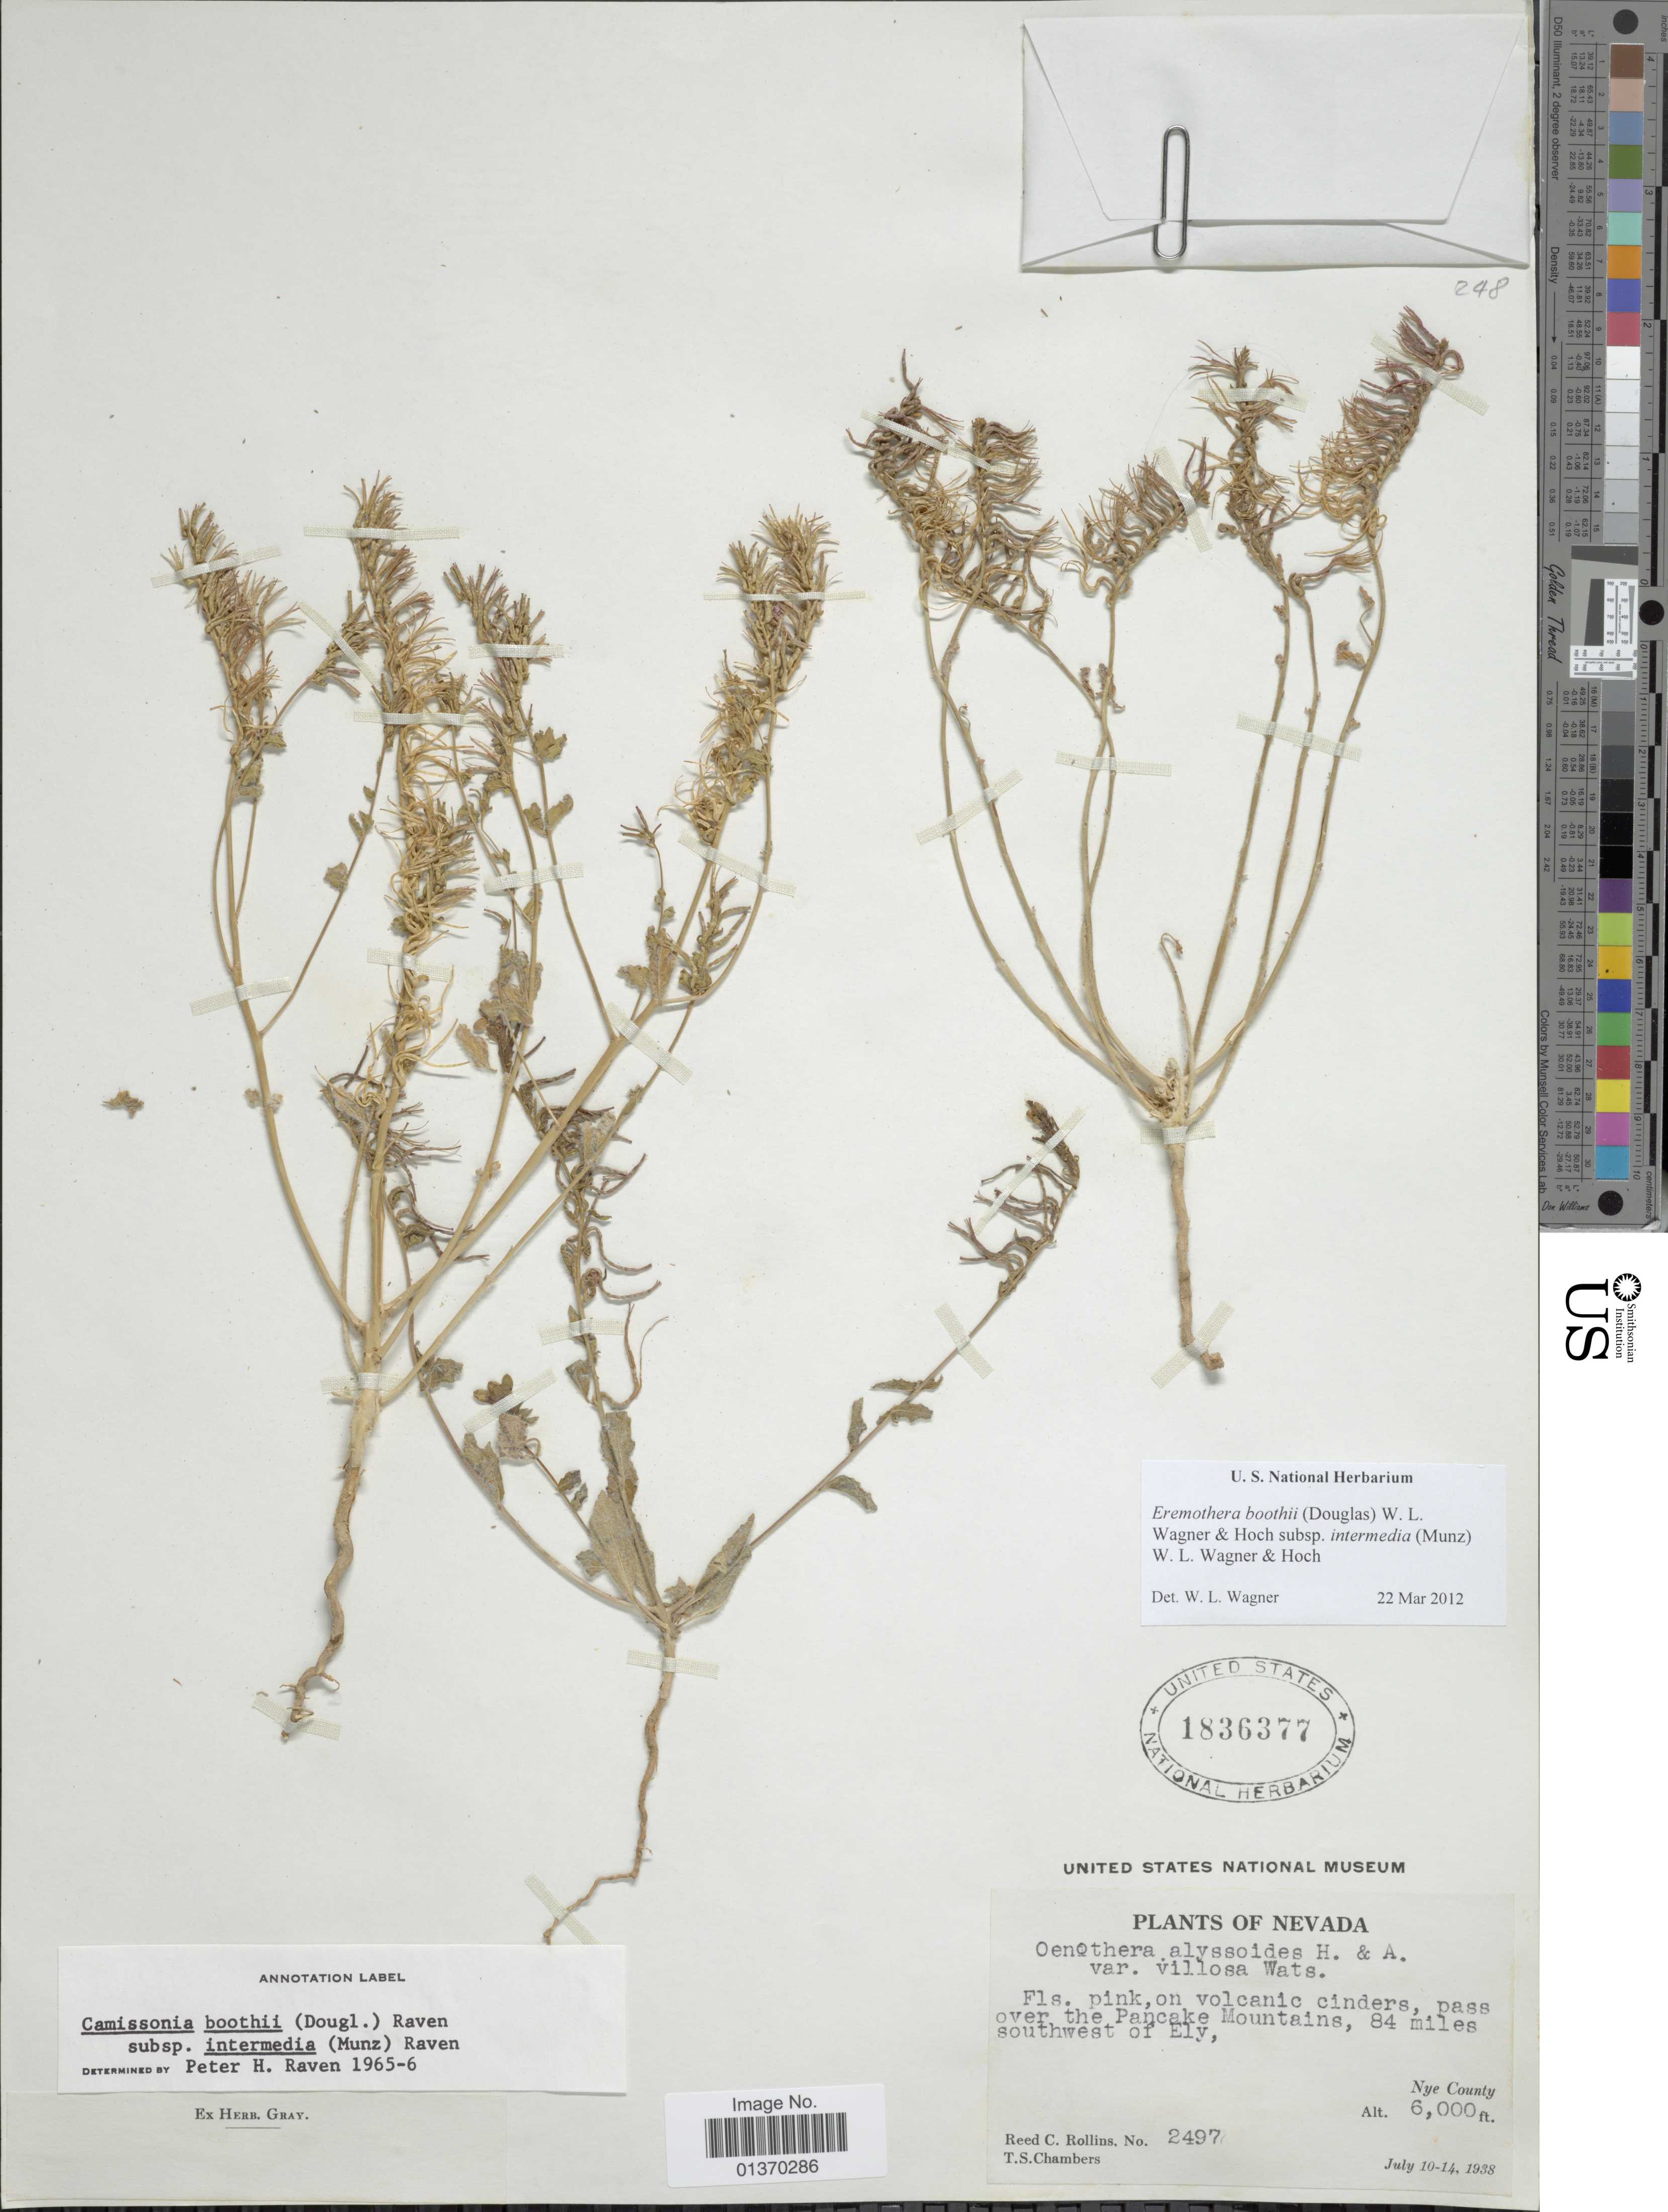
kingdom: Plantae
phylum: Tracheophyta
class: Magnoliopsida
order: Myrtales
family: Onagraceae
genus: Eremothera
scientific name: Eremothera boothii subsp. intermedia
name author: (Munz) W.L. Wagner & Hoch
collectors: R. C. Rollins & T. Chambers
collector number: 2497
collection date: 1938-07-10/1938-07-14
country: United States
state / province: Nevada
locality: On volcanic cinders, pass over the Pancake Mountains, 84 miles southwest of Ely, Nye County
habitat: volcanic cinders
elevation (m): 1829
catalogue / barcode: US 1836377